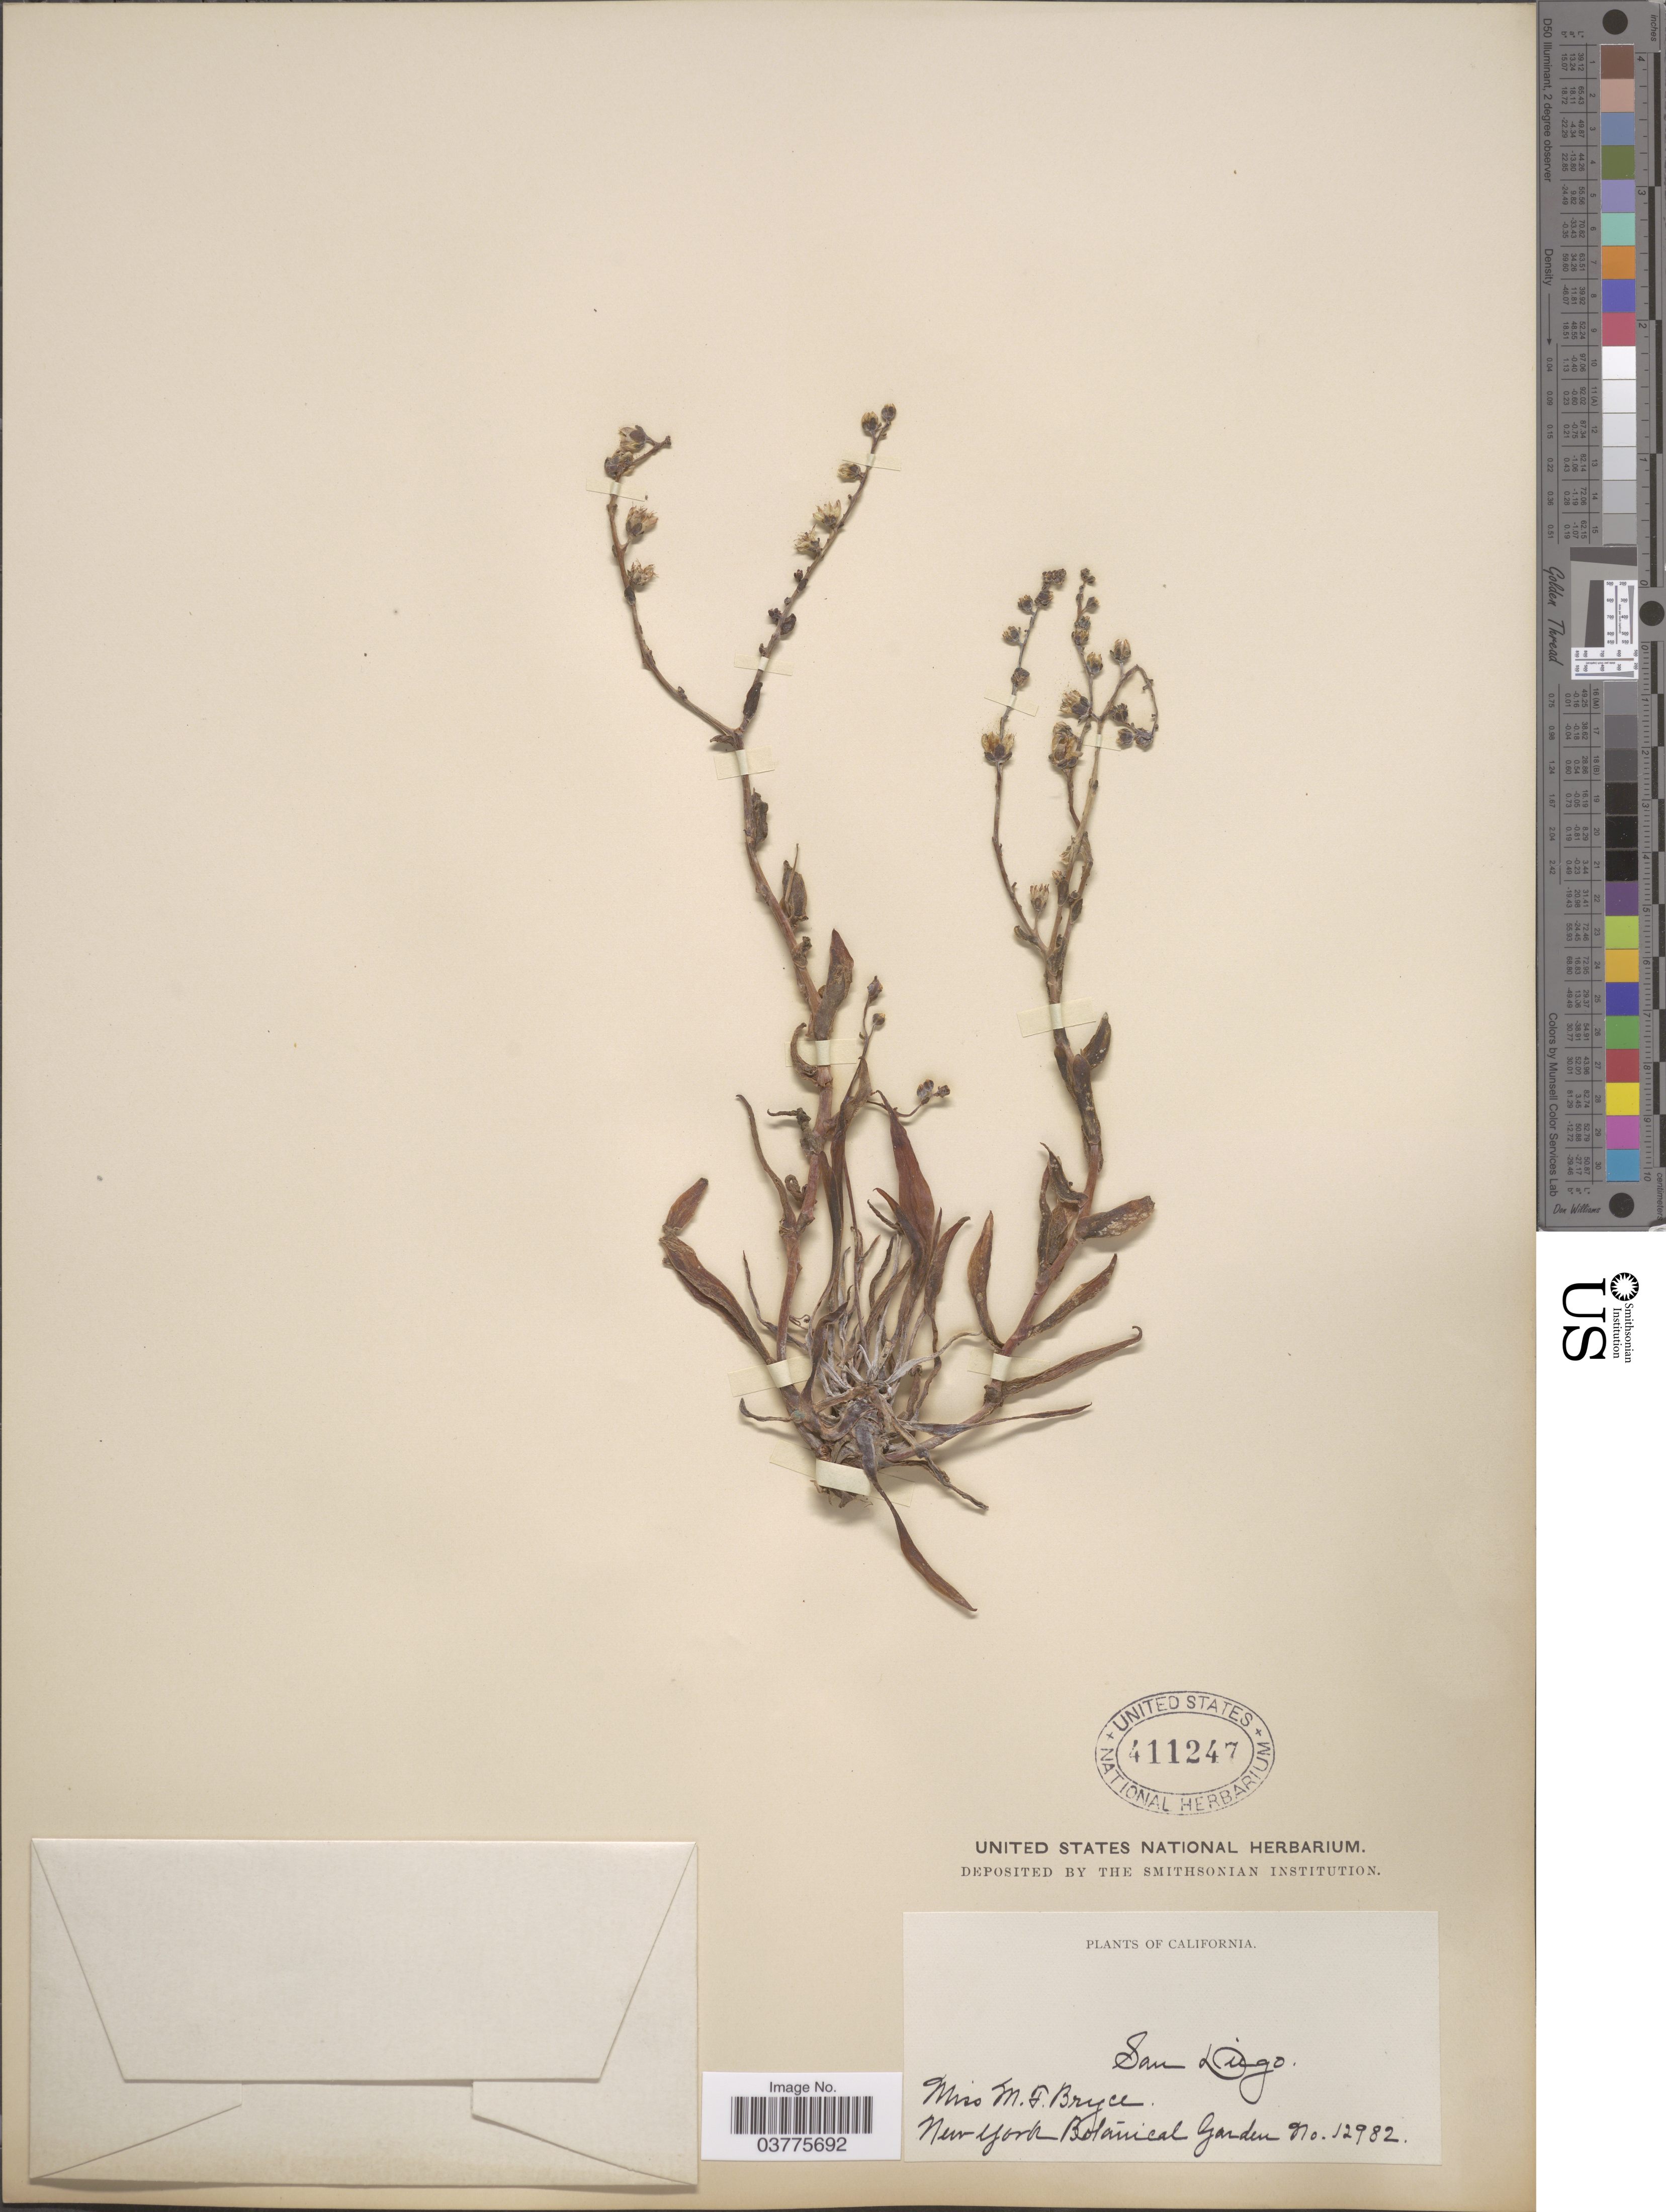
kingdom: Plantae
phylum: Tracheophyta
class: Magnoliopsida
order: Saxifragales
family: Crassulaceae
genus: Dudleya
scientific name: Dudleya attenuata subsp. orcuttii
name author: (Rose) Moran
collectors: M. Bryce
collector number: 12982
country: United States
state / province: California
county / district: San Diego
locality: San Diego. New York Botanical Garden.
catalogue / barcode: US 411247